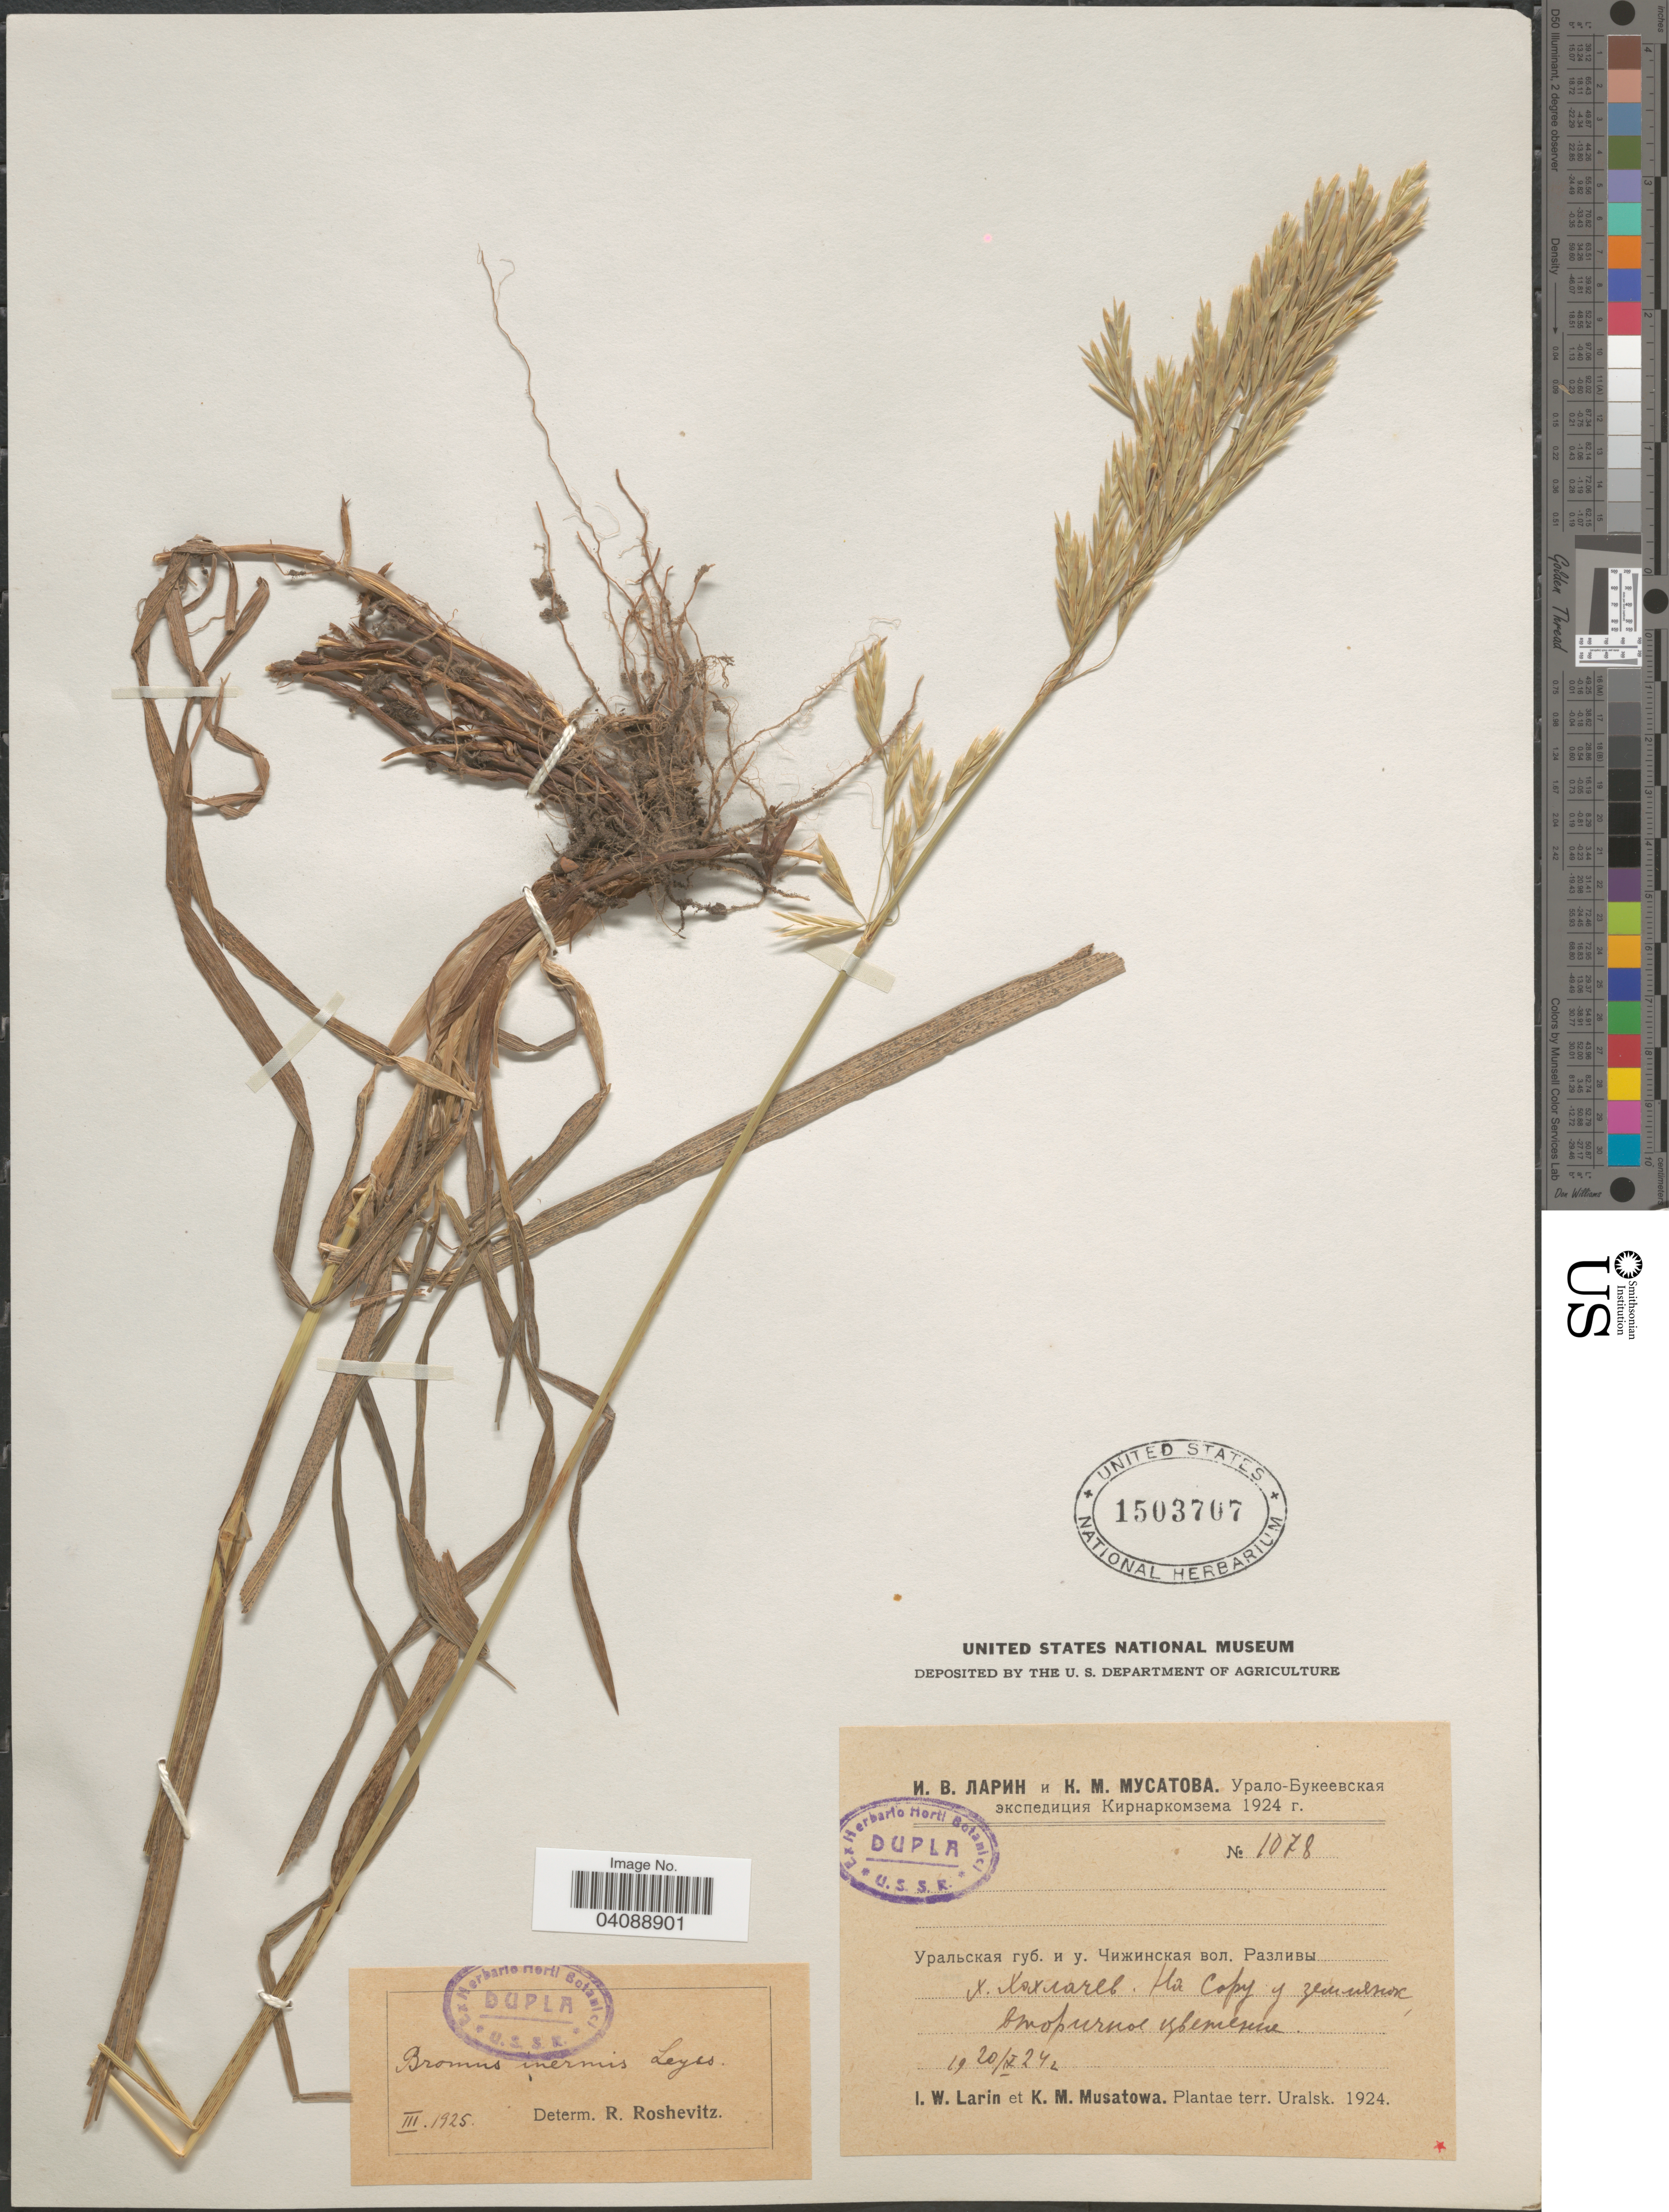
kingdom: Plantae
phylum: Tracheophyta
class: Liliopsida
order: Poales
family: Poaceae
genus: Bromus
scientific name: Bromus inermis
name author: Leyss.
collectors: I. Larin & K. Musatowa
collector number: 1078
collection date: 1924-09-20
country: Kazakhstan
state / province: West Kazakhstan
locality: Terr. Uralsk. Khokhlachev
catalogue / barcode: US 1503707